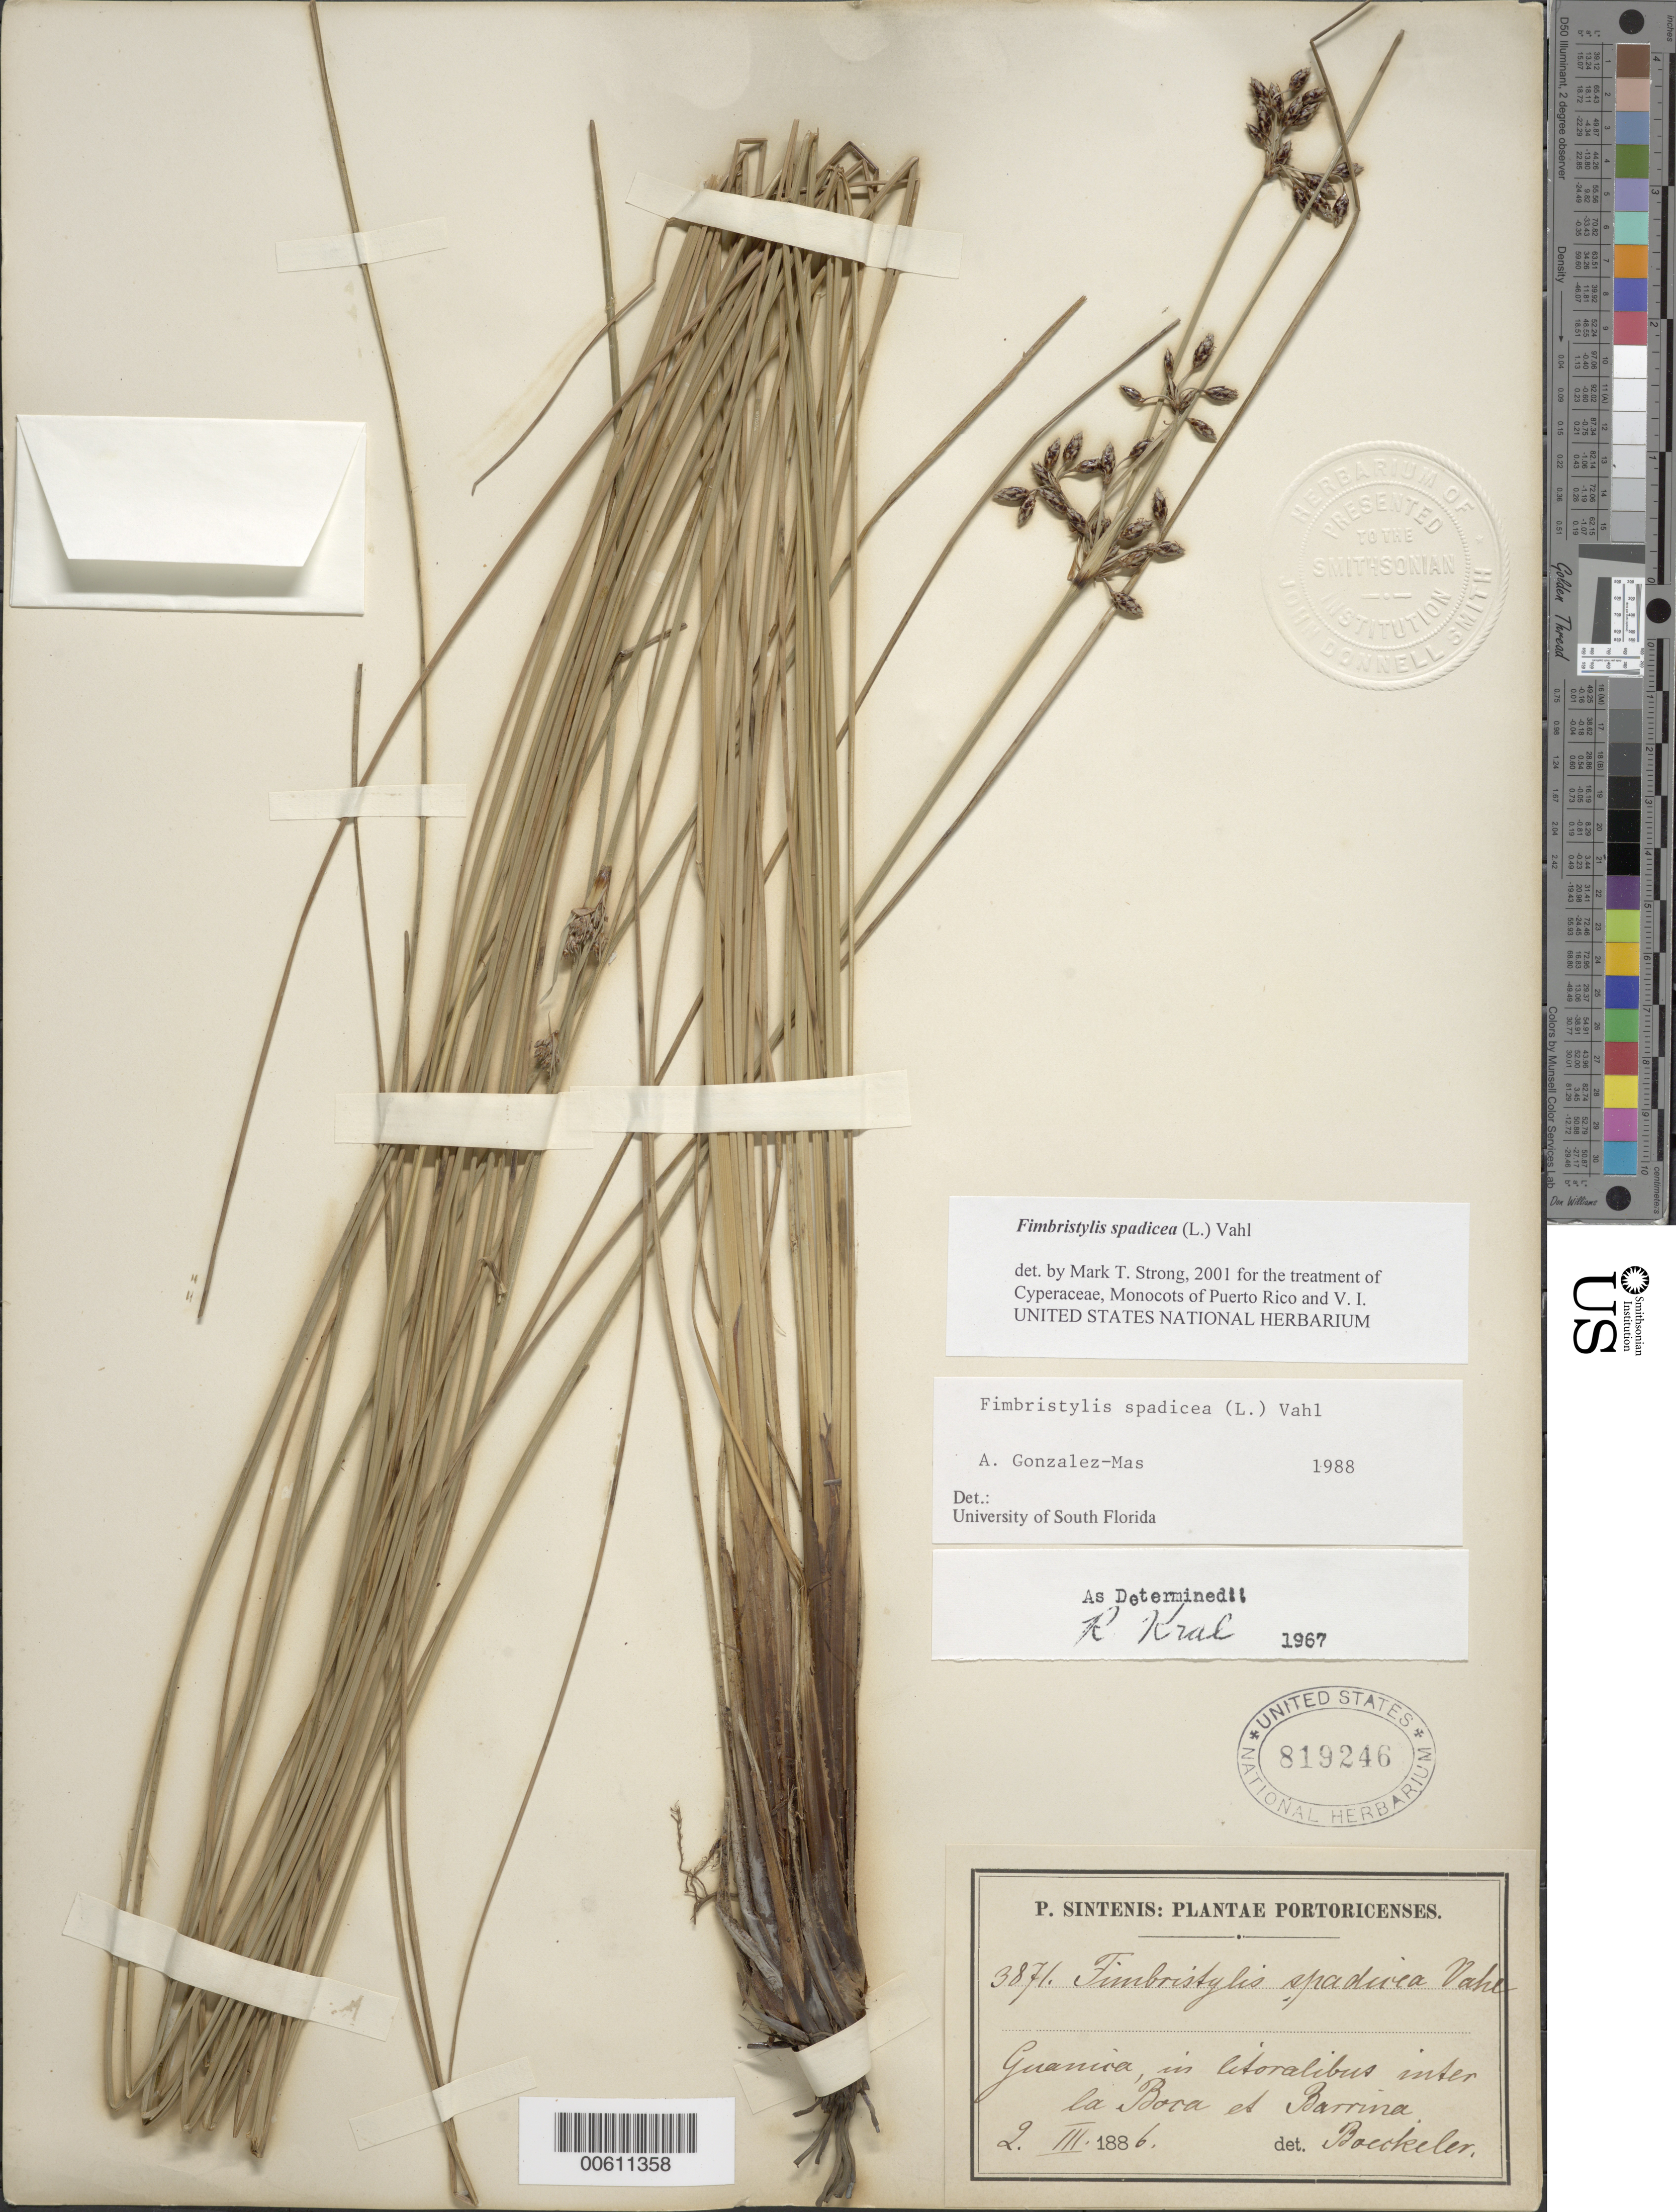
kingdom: Plantae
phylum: Tracheophyta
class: Liliopsida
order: Poales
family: Cyperaceae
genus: Fimbristylis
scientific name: Fimbristylis spadicea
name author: (L.) Vahl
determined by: Strong, M. T., (US), Smithsonian Institution - National Museum of Natural History (UNITED STATES)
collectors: P. Sintenis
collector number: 3871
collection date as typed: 02 Mar 1886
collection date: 1886-03-02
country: Puerto Rico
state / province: Guánica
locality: Guanica.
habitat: In litoralibus inter la Boca et Barrina.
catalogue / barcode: US 819246